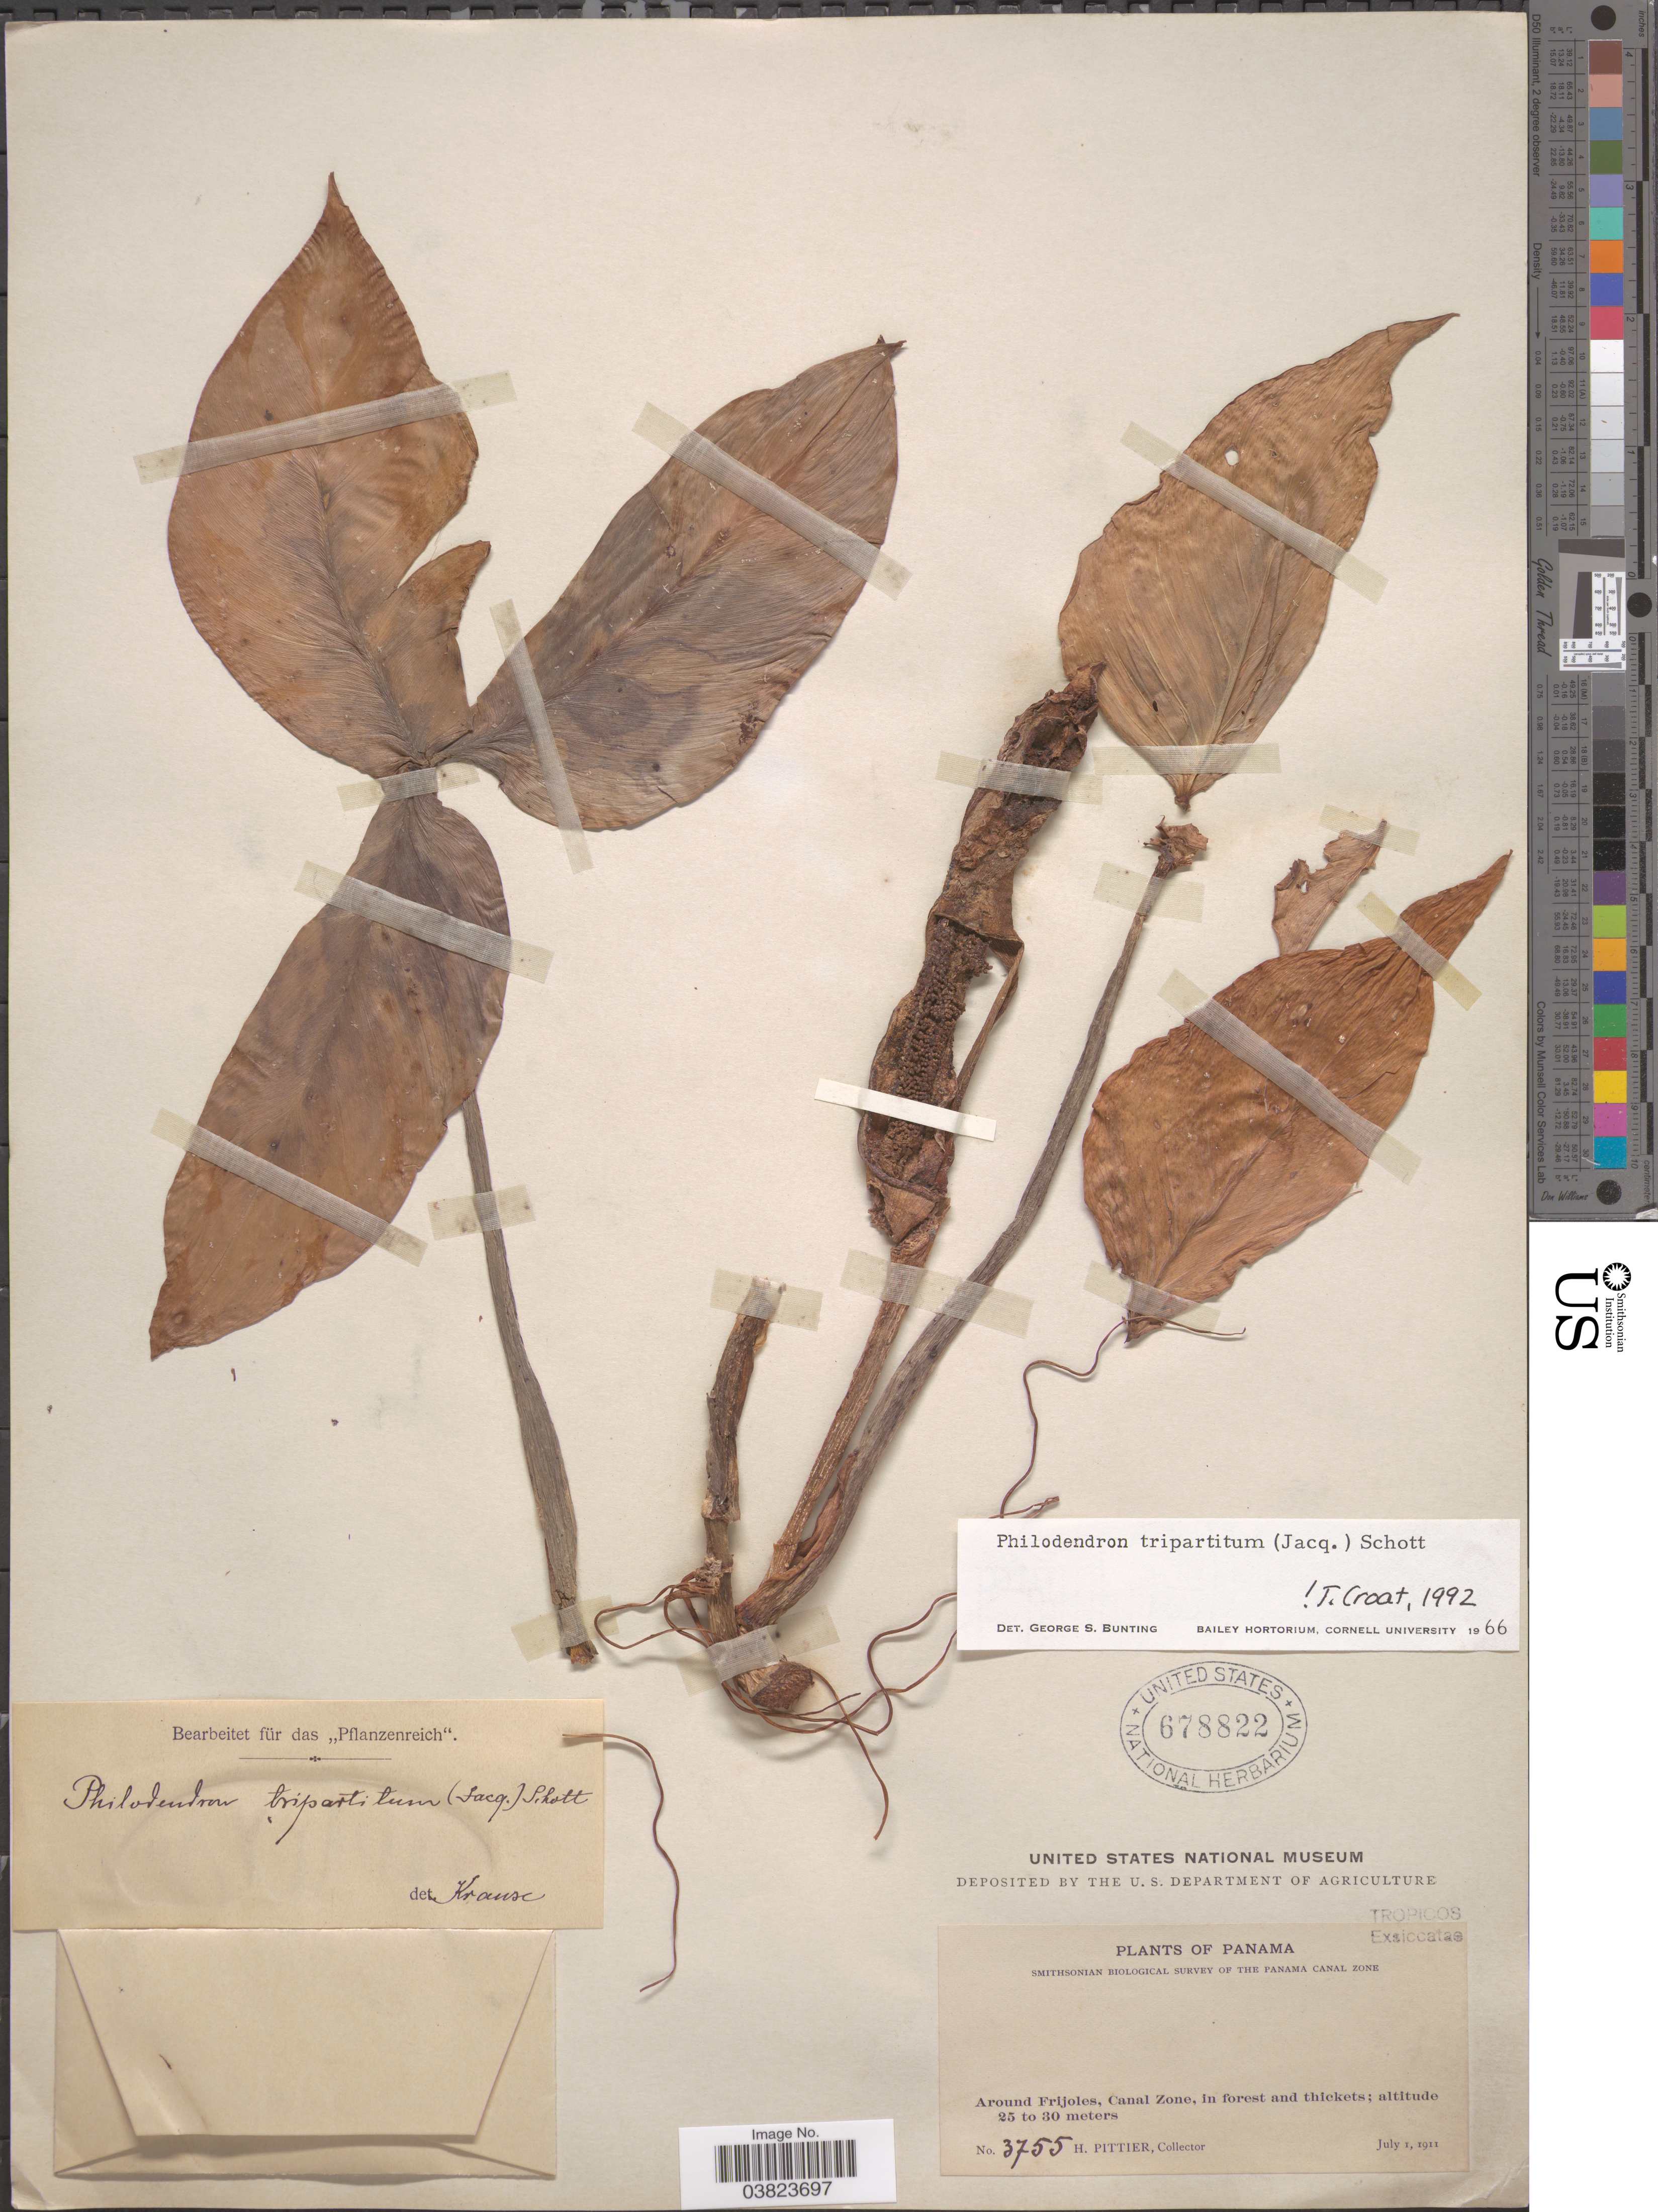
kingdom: Plantae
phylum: Tracheophyta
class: Liliopsida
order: Alismatales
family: Araceae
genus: Philodendron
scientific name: Philodendron tripartitum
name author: (Jacq.) Schott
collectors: H. F. Pittier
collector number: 3755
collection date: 1911-07-01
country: Panama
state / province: Colón / Panamá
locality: Around Frijoles, Canal Zone.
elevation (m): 25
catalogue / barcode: US 678822